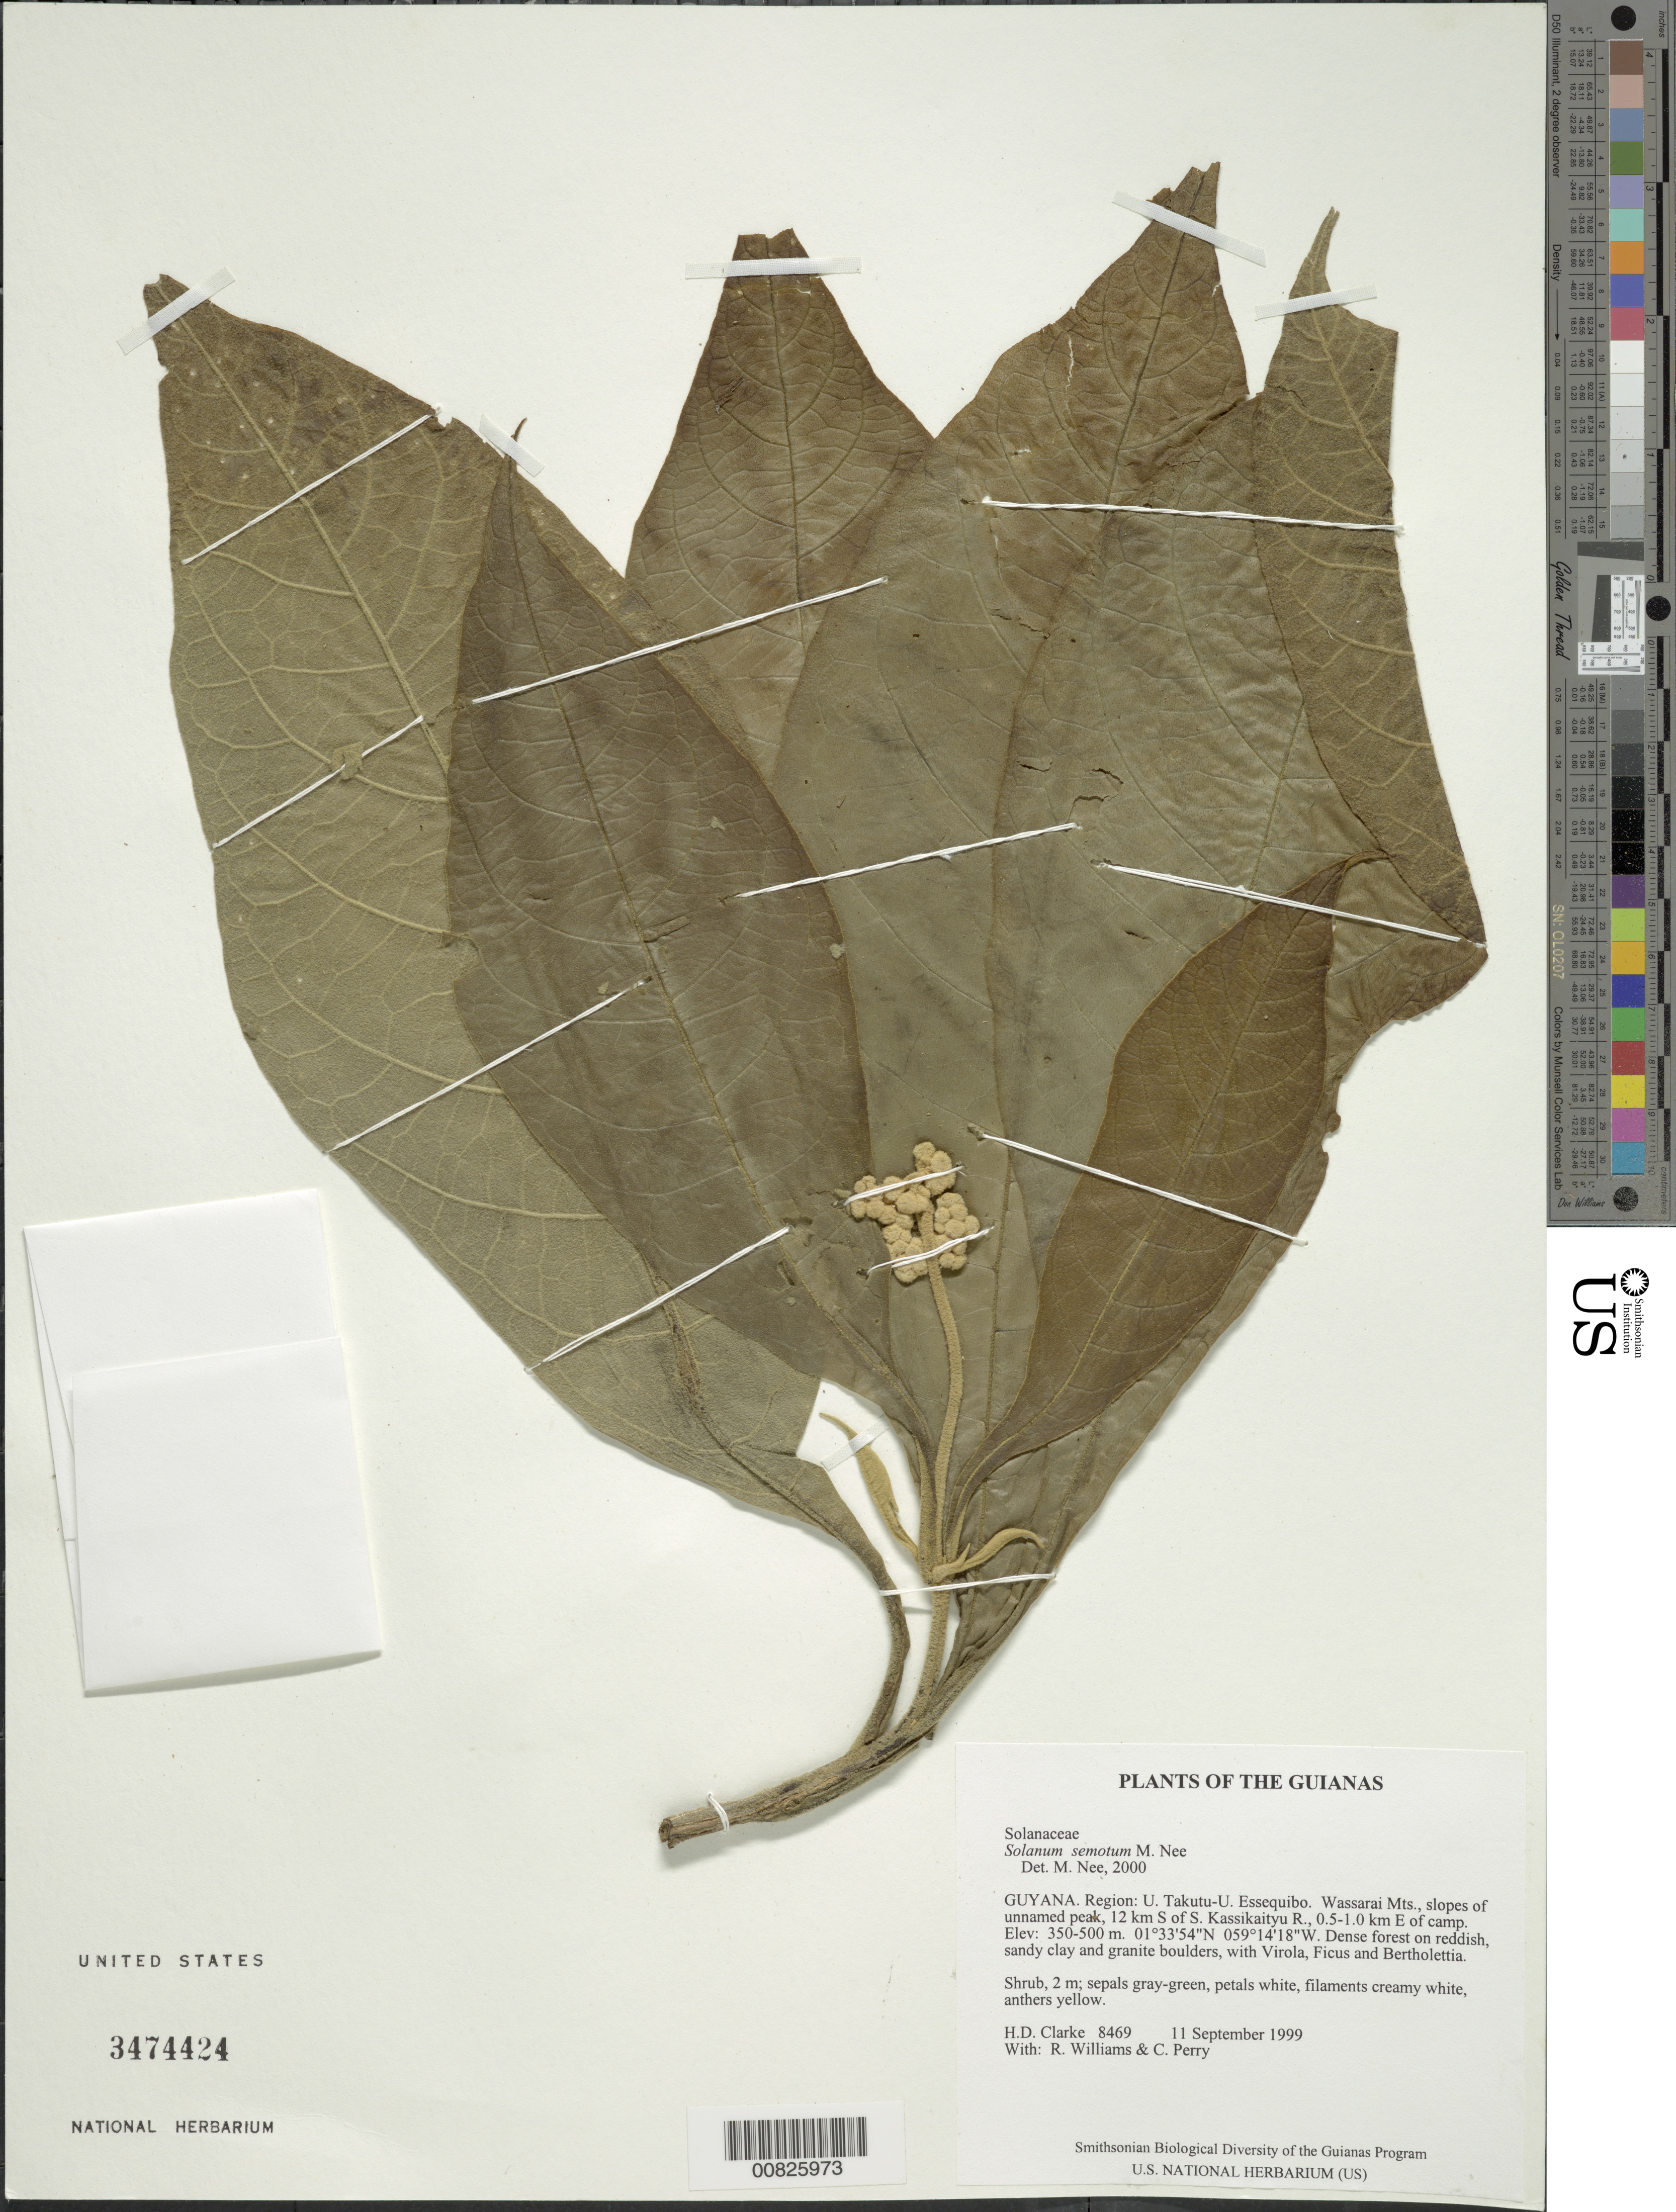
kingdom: Plantae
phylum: Tracheophyta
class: Magnoliopsida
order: Solanales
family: Solanaceae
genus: Solanum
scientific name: Solanum semotum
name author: M. Nee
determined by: Nee, Michael H.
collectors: H. D. Clarke, R. Williams & C. Perry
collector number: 8469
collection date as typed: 9 Sep 1999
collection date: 1999-09-09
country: Guyana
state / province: U. Takutu-U. Essequibo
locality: Wassarai Mts., slopes of unnamed peak, 12 km S of S. Kassikaityu R., 0.5-1.0 km E of camp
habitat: Dense forest on reddish, sandy clay and granite boulders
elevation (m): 350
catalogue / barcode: US 3474424